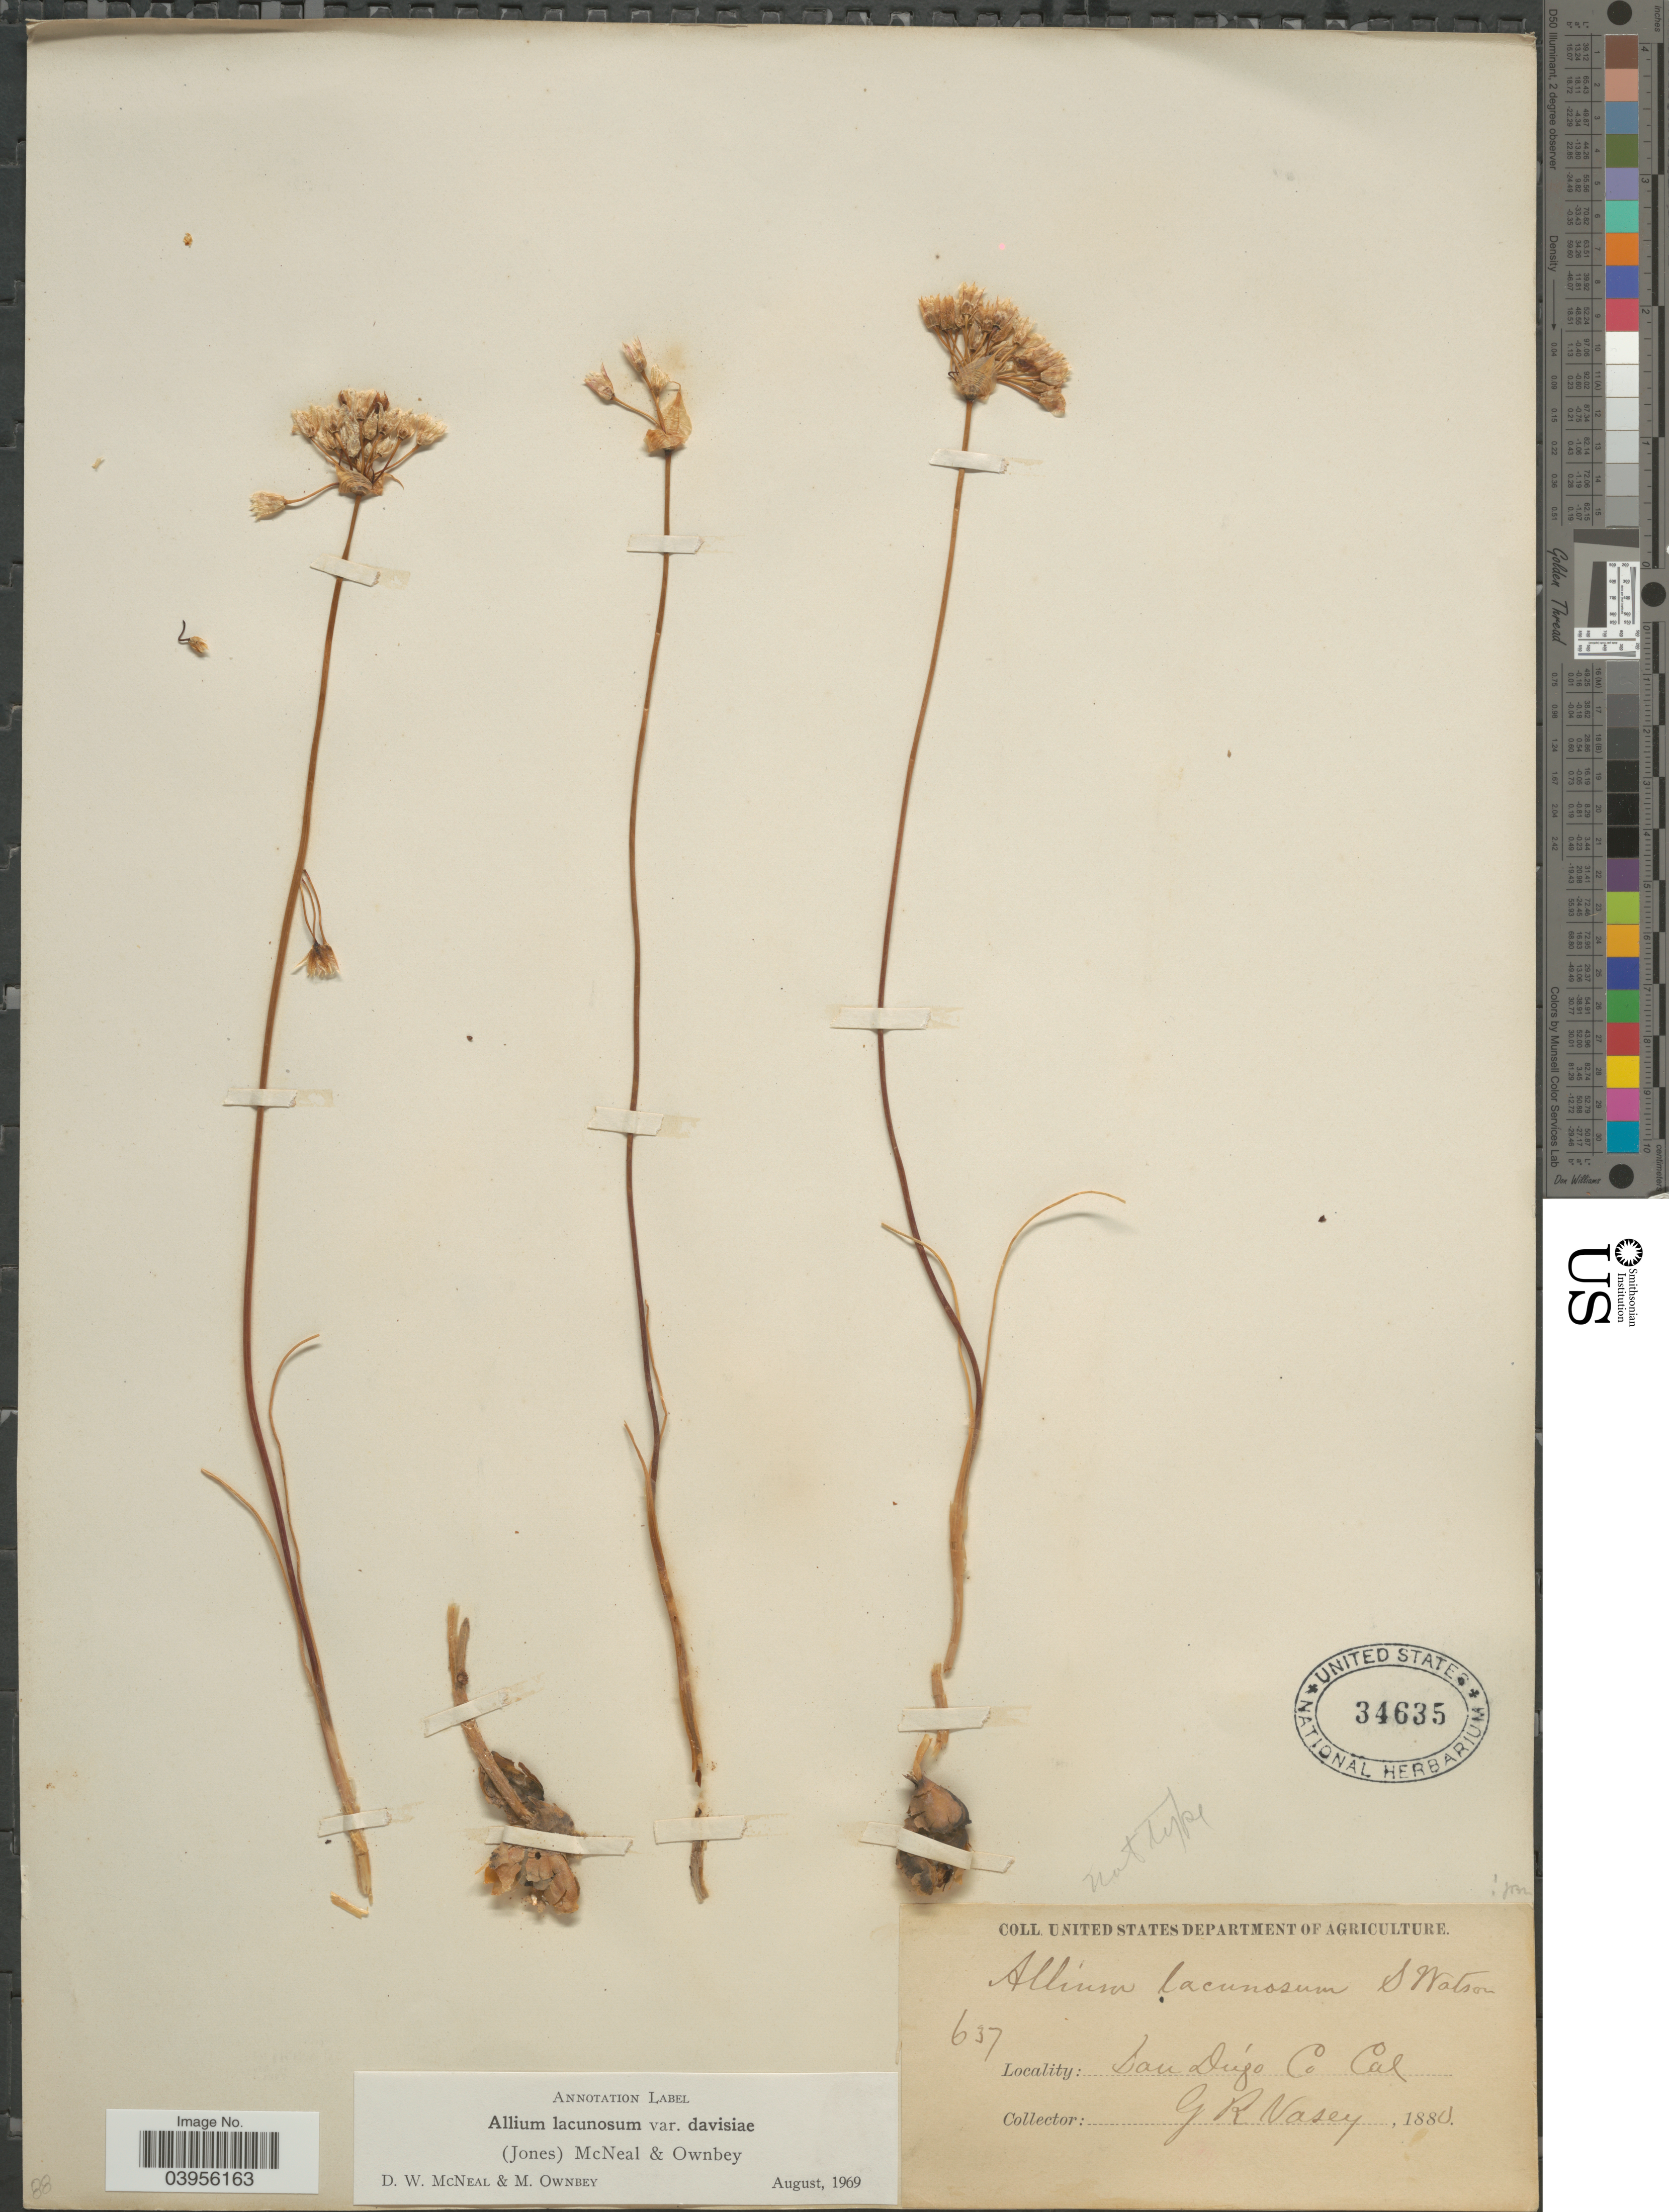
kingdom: Plantae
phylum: Tracheophyta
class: Liliopsida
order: Asparagales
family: Amaryllidaceae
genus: Allium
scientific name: Allium lacunosum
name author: S. Watson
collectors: G. R. Vasey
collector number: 637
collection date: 1880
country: United States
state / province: California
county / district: San Diego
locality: San Diego Co.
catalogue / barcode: US 34635